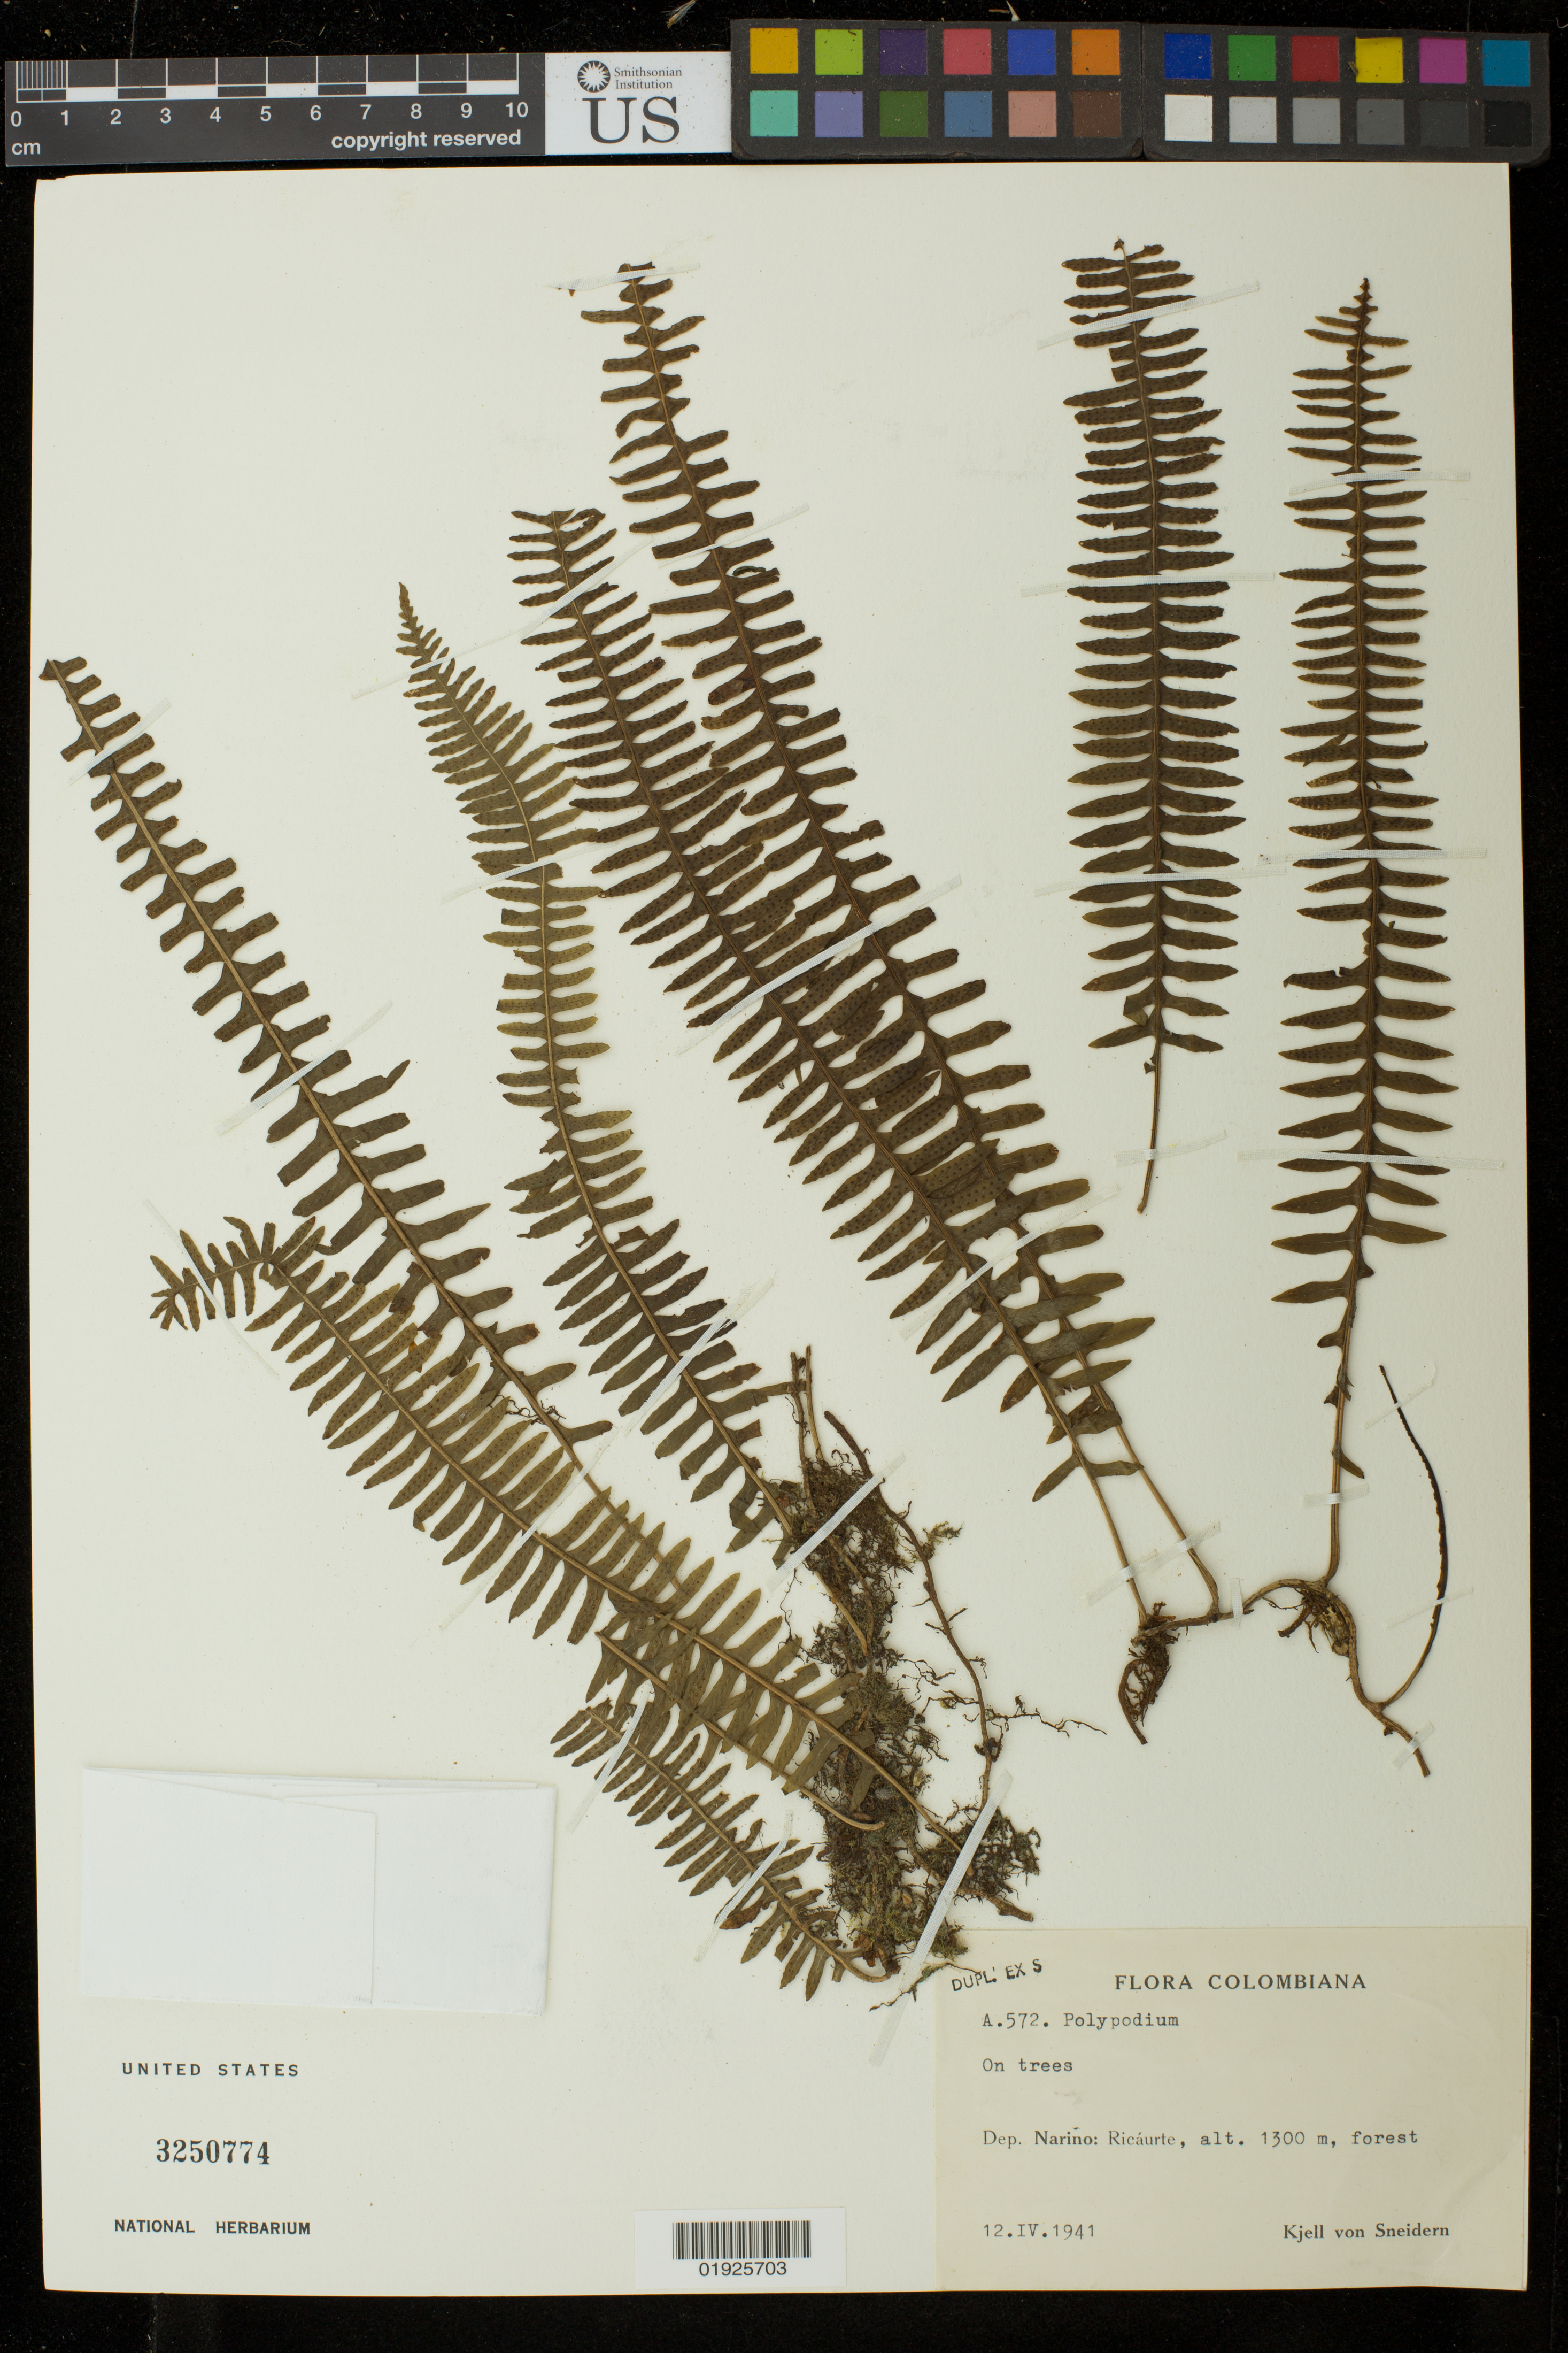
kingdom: Plantae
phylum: Tracheophyta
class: Polypodiopsida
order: Polypodiales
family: Polypodiaceae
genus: Polypodium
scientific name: Polypodium sp.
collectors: K. von Sneidern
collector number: A.572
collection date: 1941-04-12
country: Colombia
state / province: Nariño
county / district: Ricaurte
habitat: On trees; forest.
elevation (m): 1300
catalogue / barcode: US 3250774